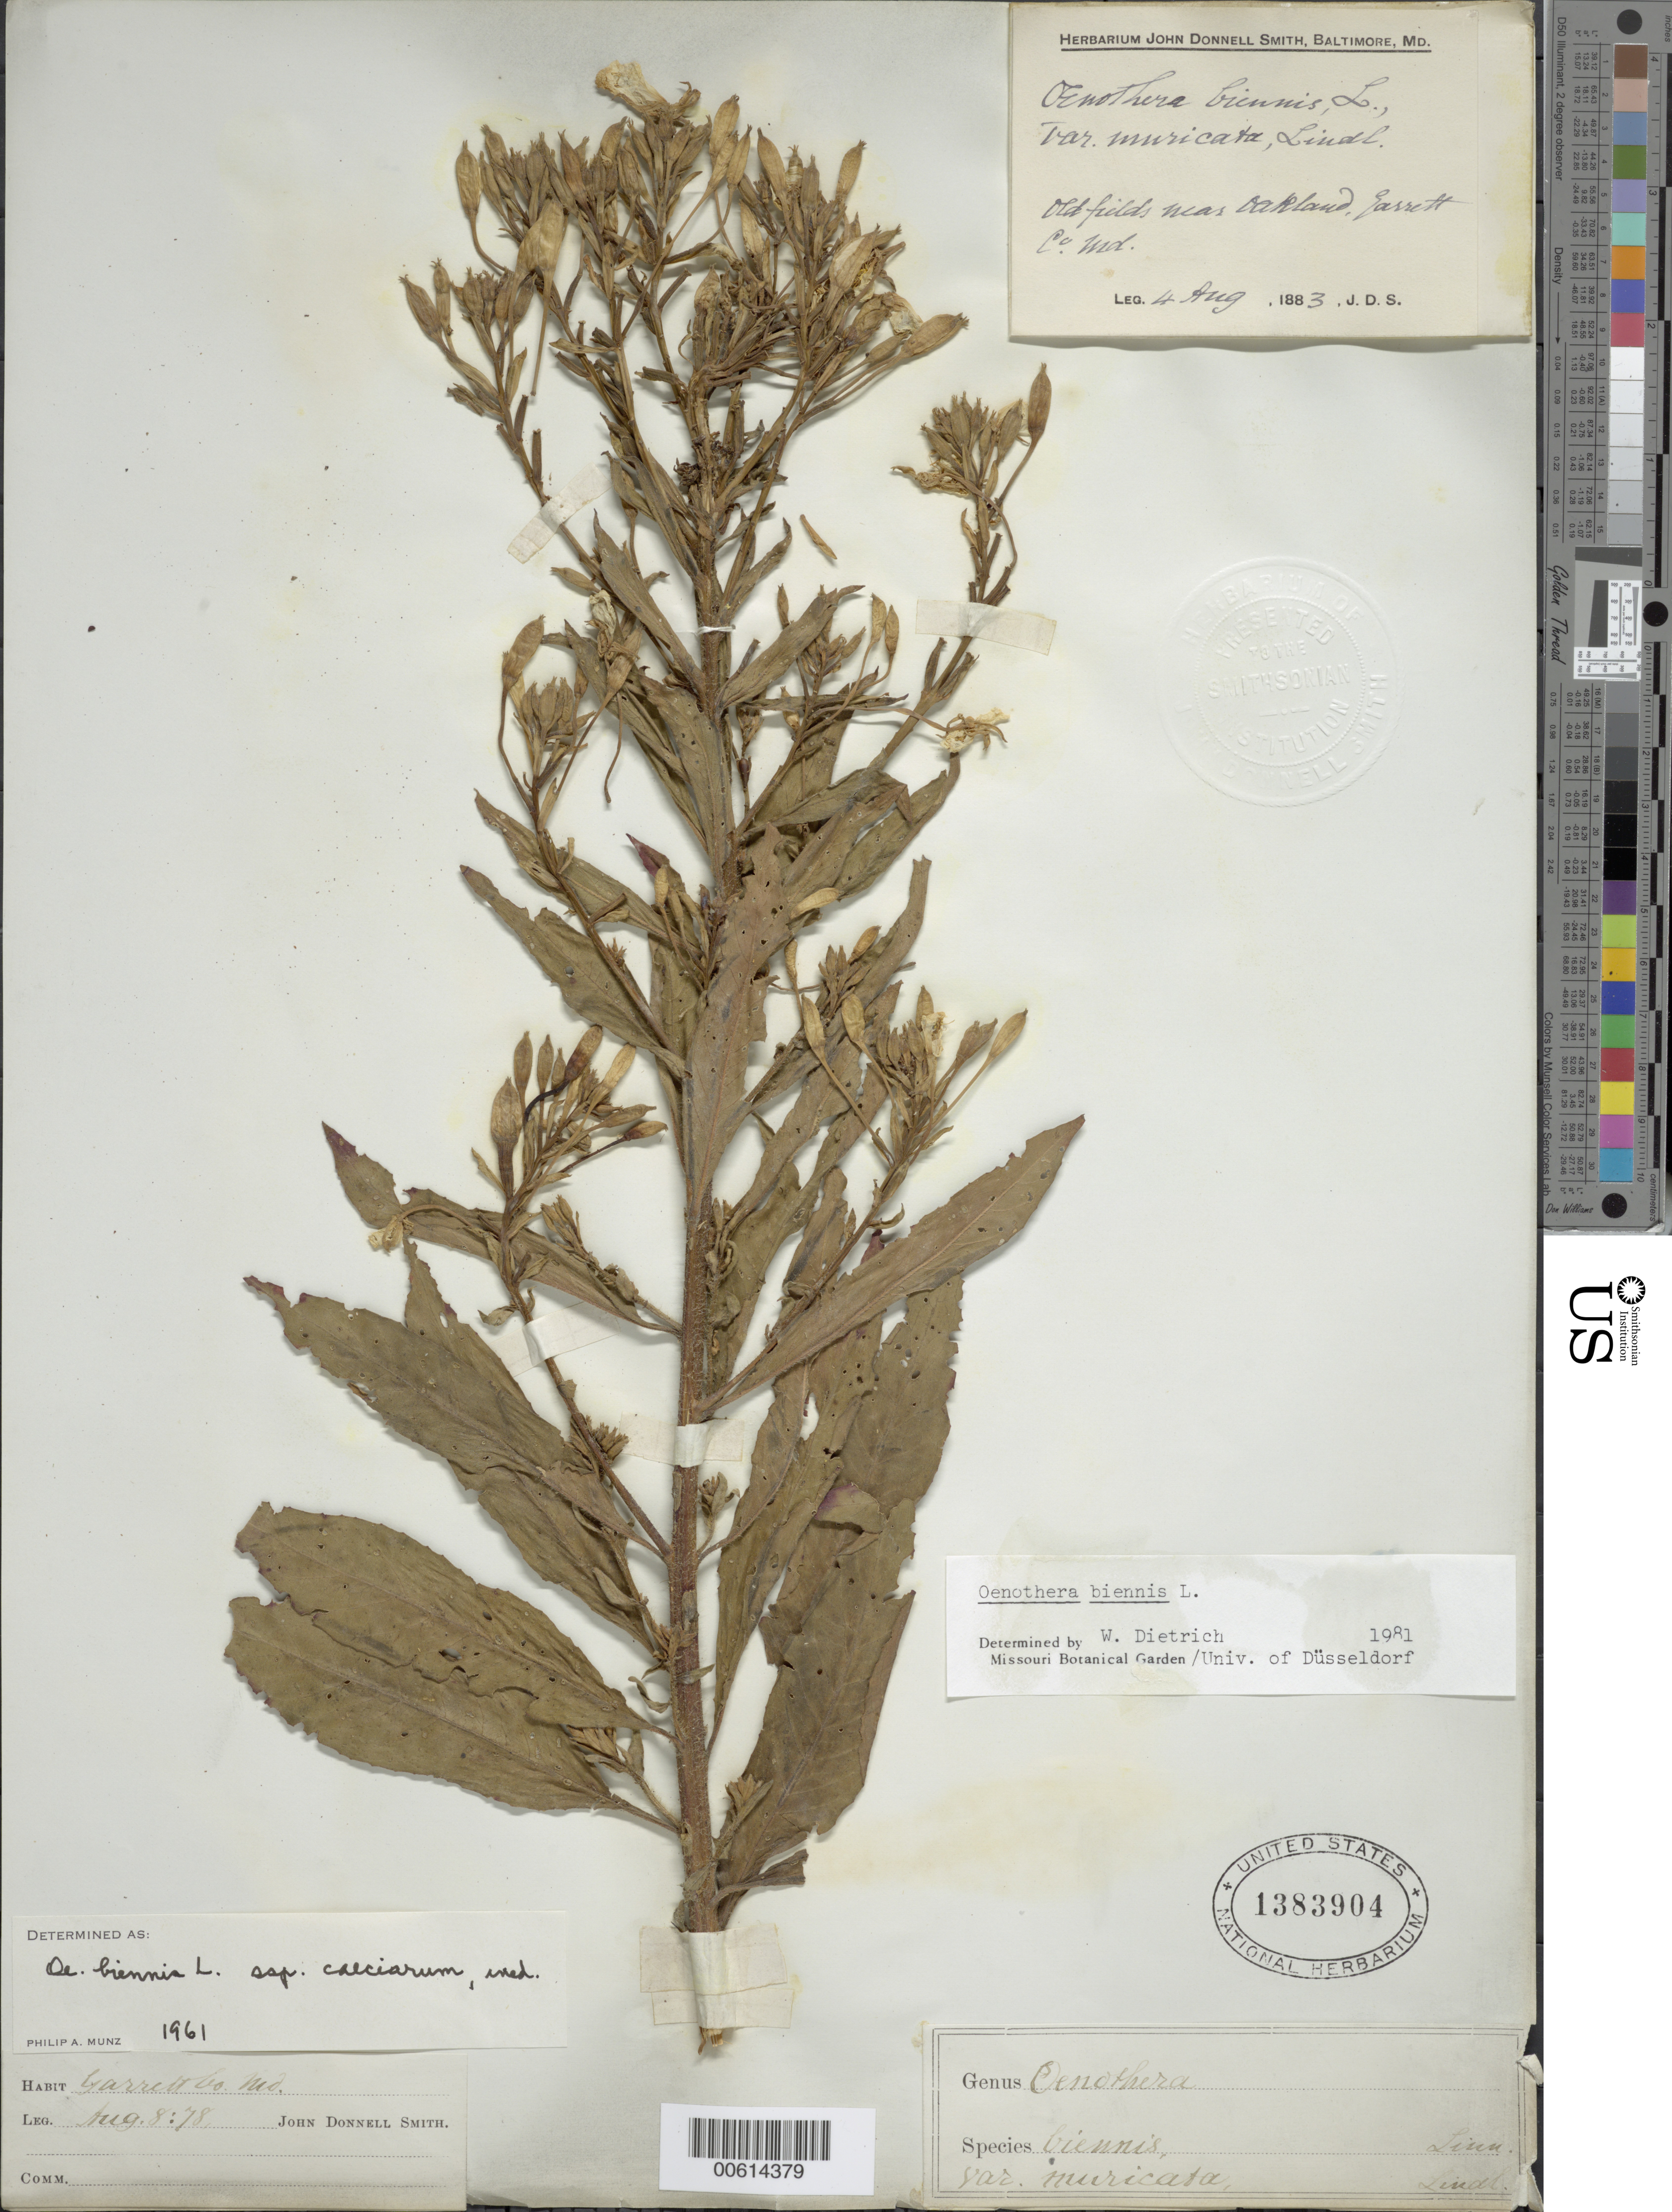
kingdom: Plantae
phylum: Tracheophyta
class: Magnoliopsida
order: Myrtales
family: Onagraceae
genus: Oenothera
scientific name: Oenothera biennis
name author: L.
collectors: J. Donnell Smith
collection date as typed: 08 Aug 1878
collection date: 1878-08-08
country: United States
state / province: Maryland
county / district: Garrett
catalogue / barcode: US 1383904